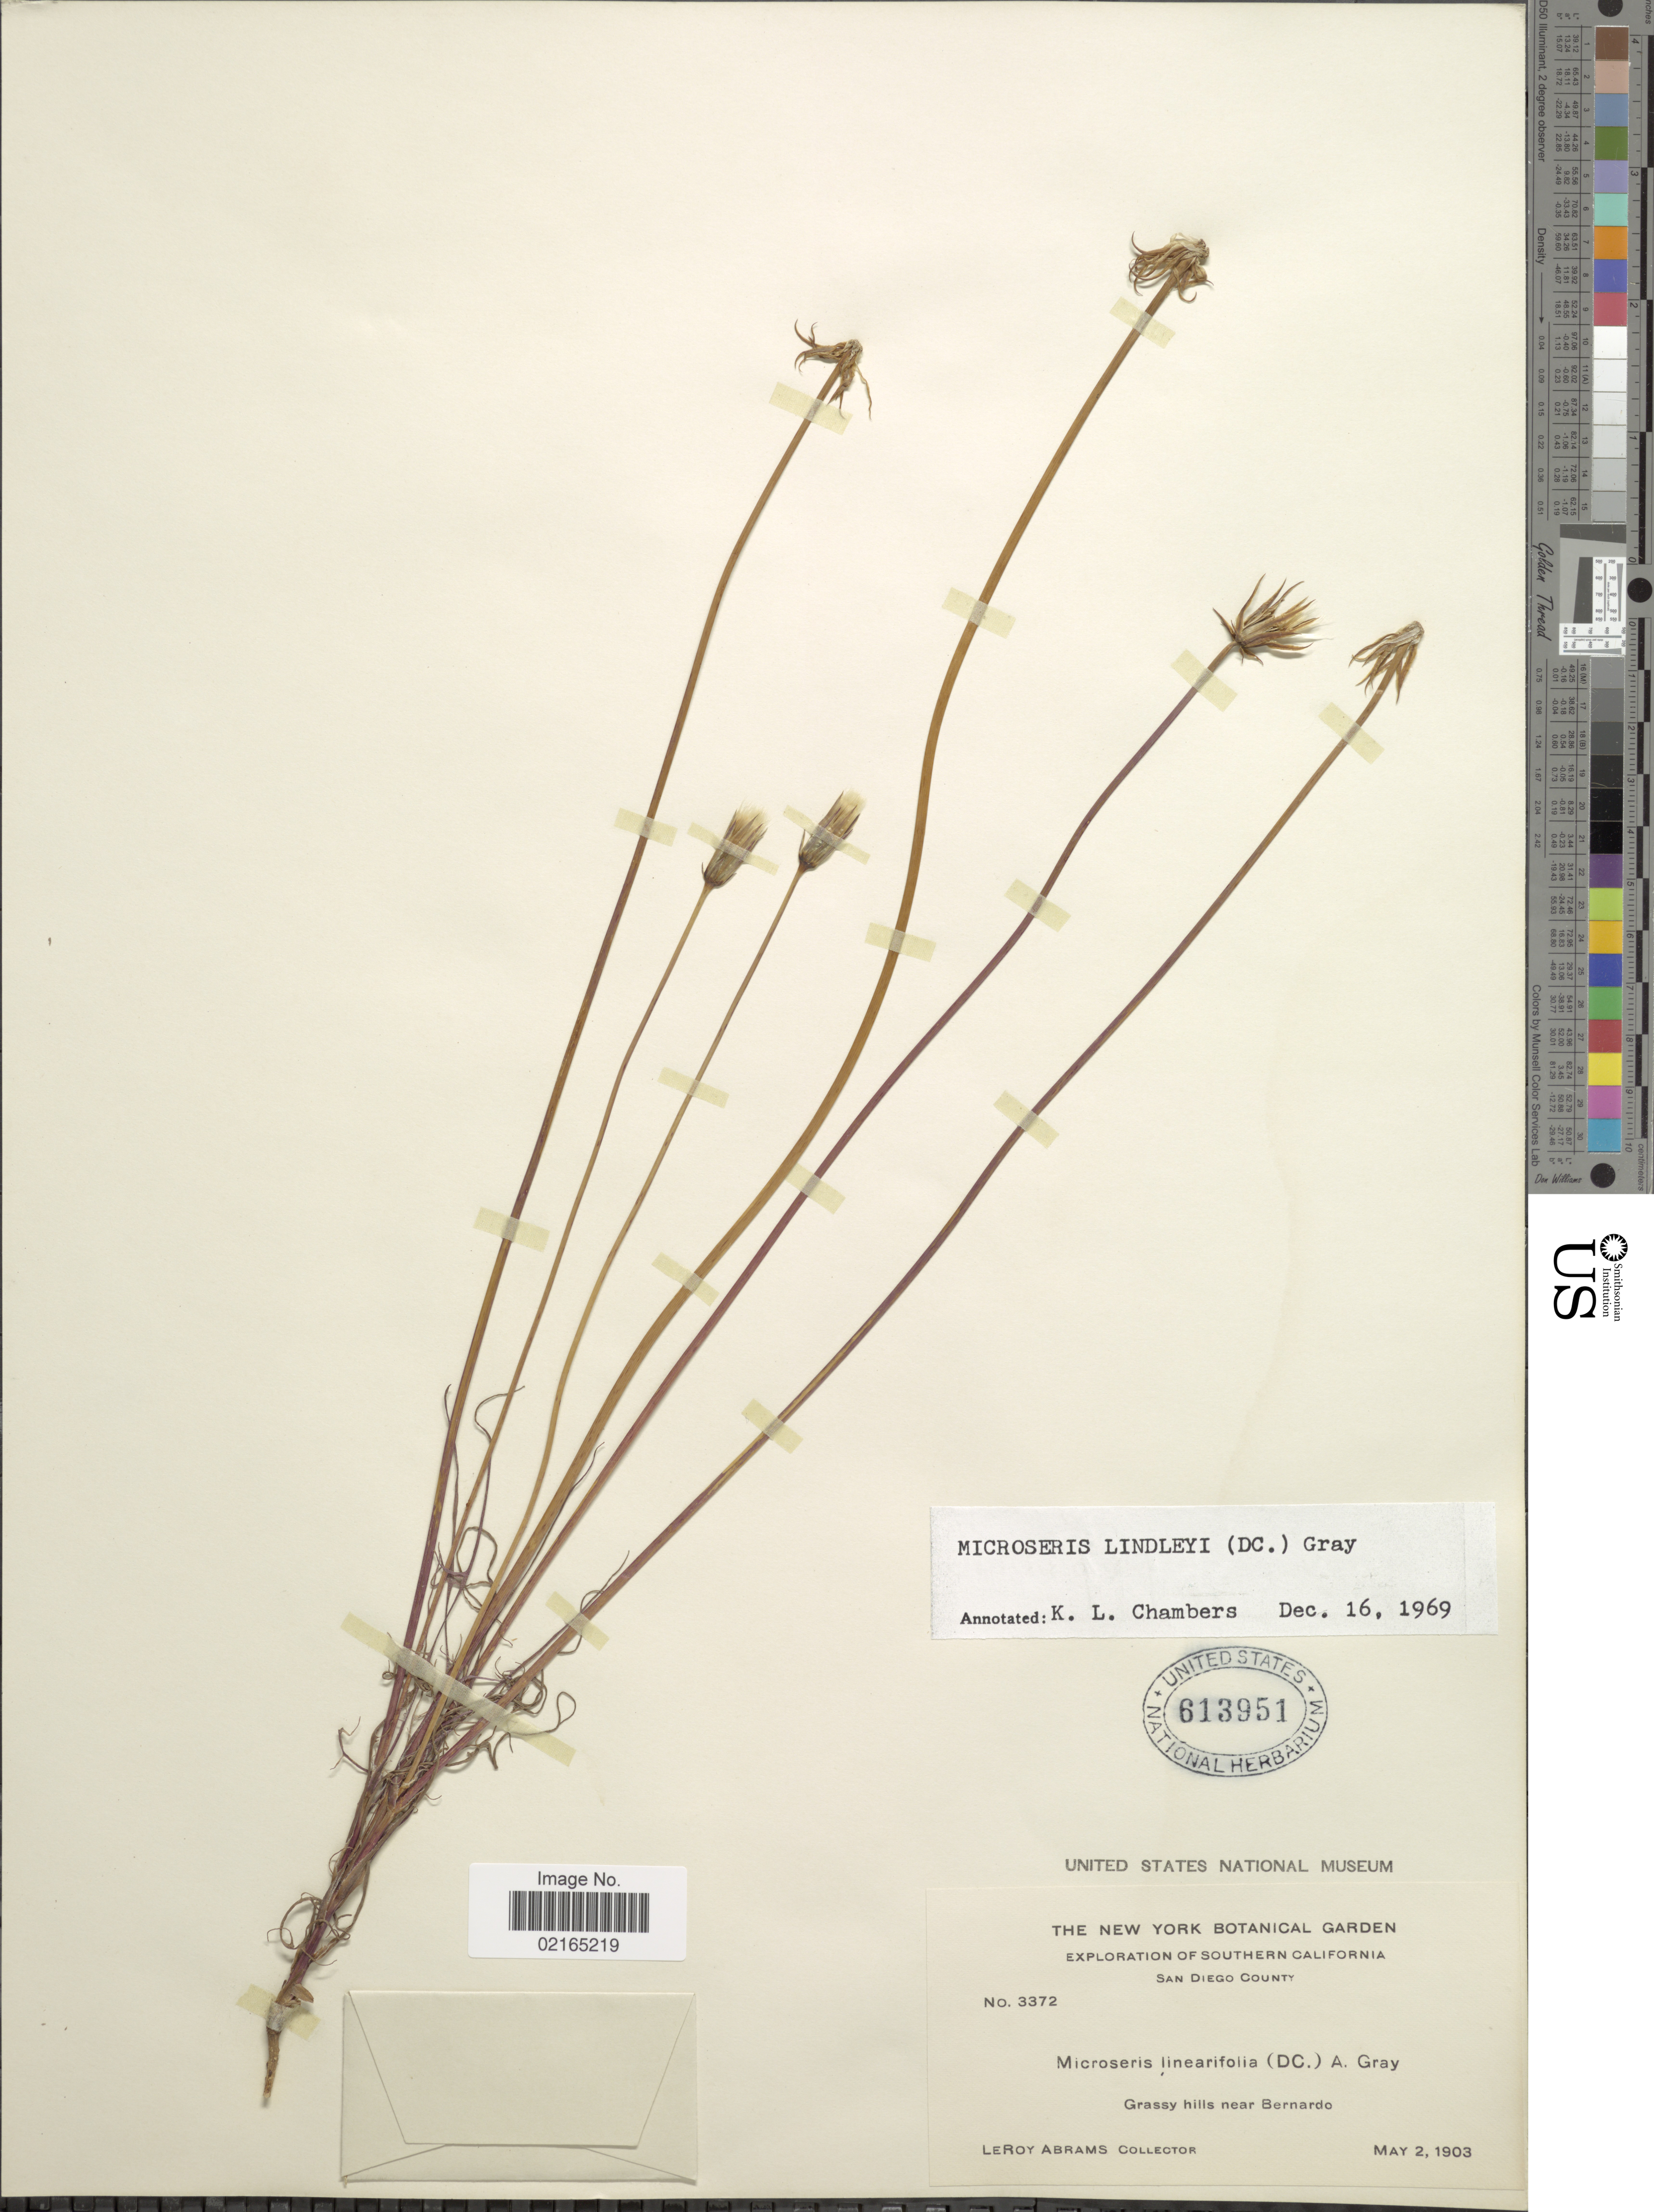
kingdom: Plantae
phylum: Tracheophyta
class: Magnoliopsida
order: Asterales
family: Asteraceae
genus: Uropappus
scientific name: Uropappus lindleyi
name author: (DC.) Nutt.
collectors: L. Abrams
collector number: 3372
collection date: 1903-05-02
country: United States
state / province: California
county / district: San Diego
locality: Southern Caifornia, San Diego County, grassy hills near Bernardo.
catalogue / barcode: US 613951